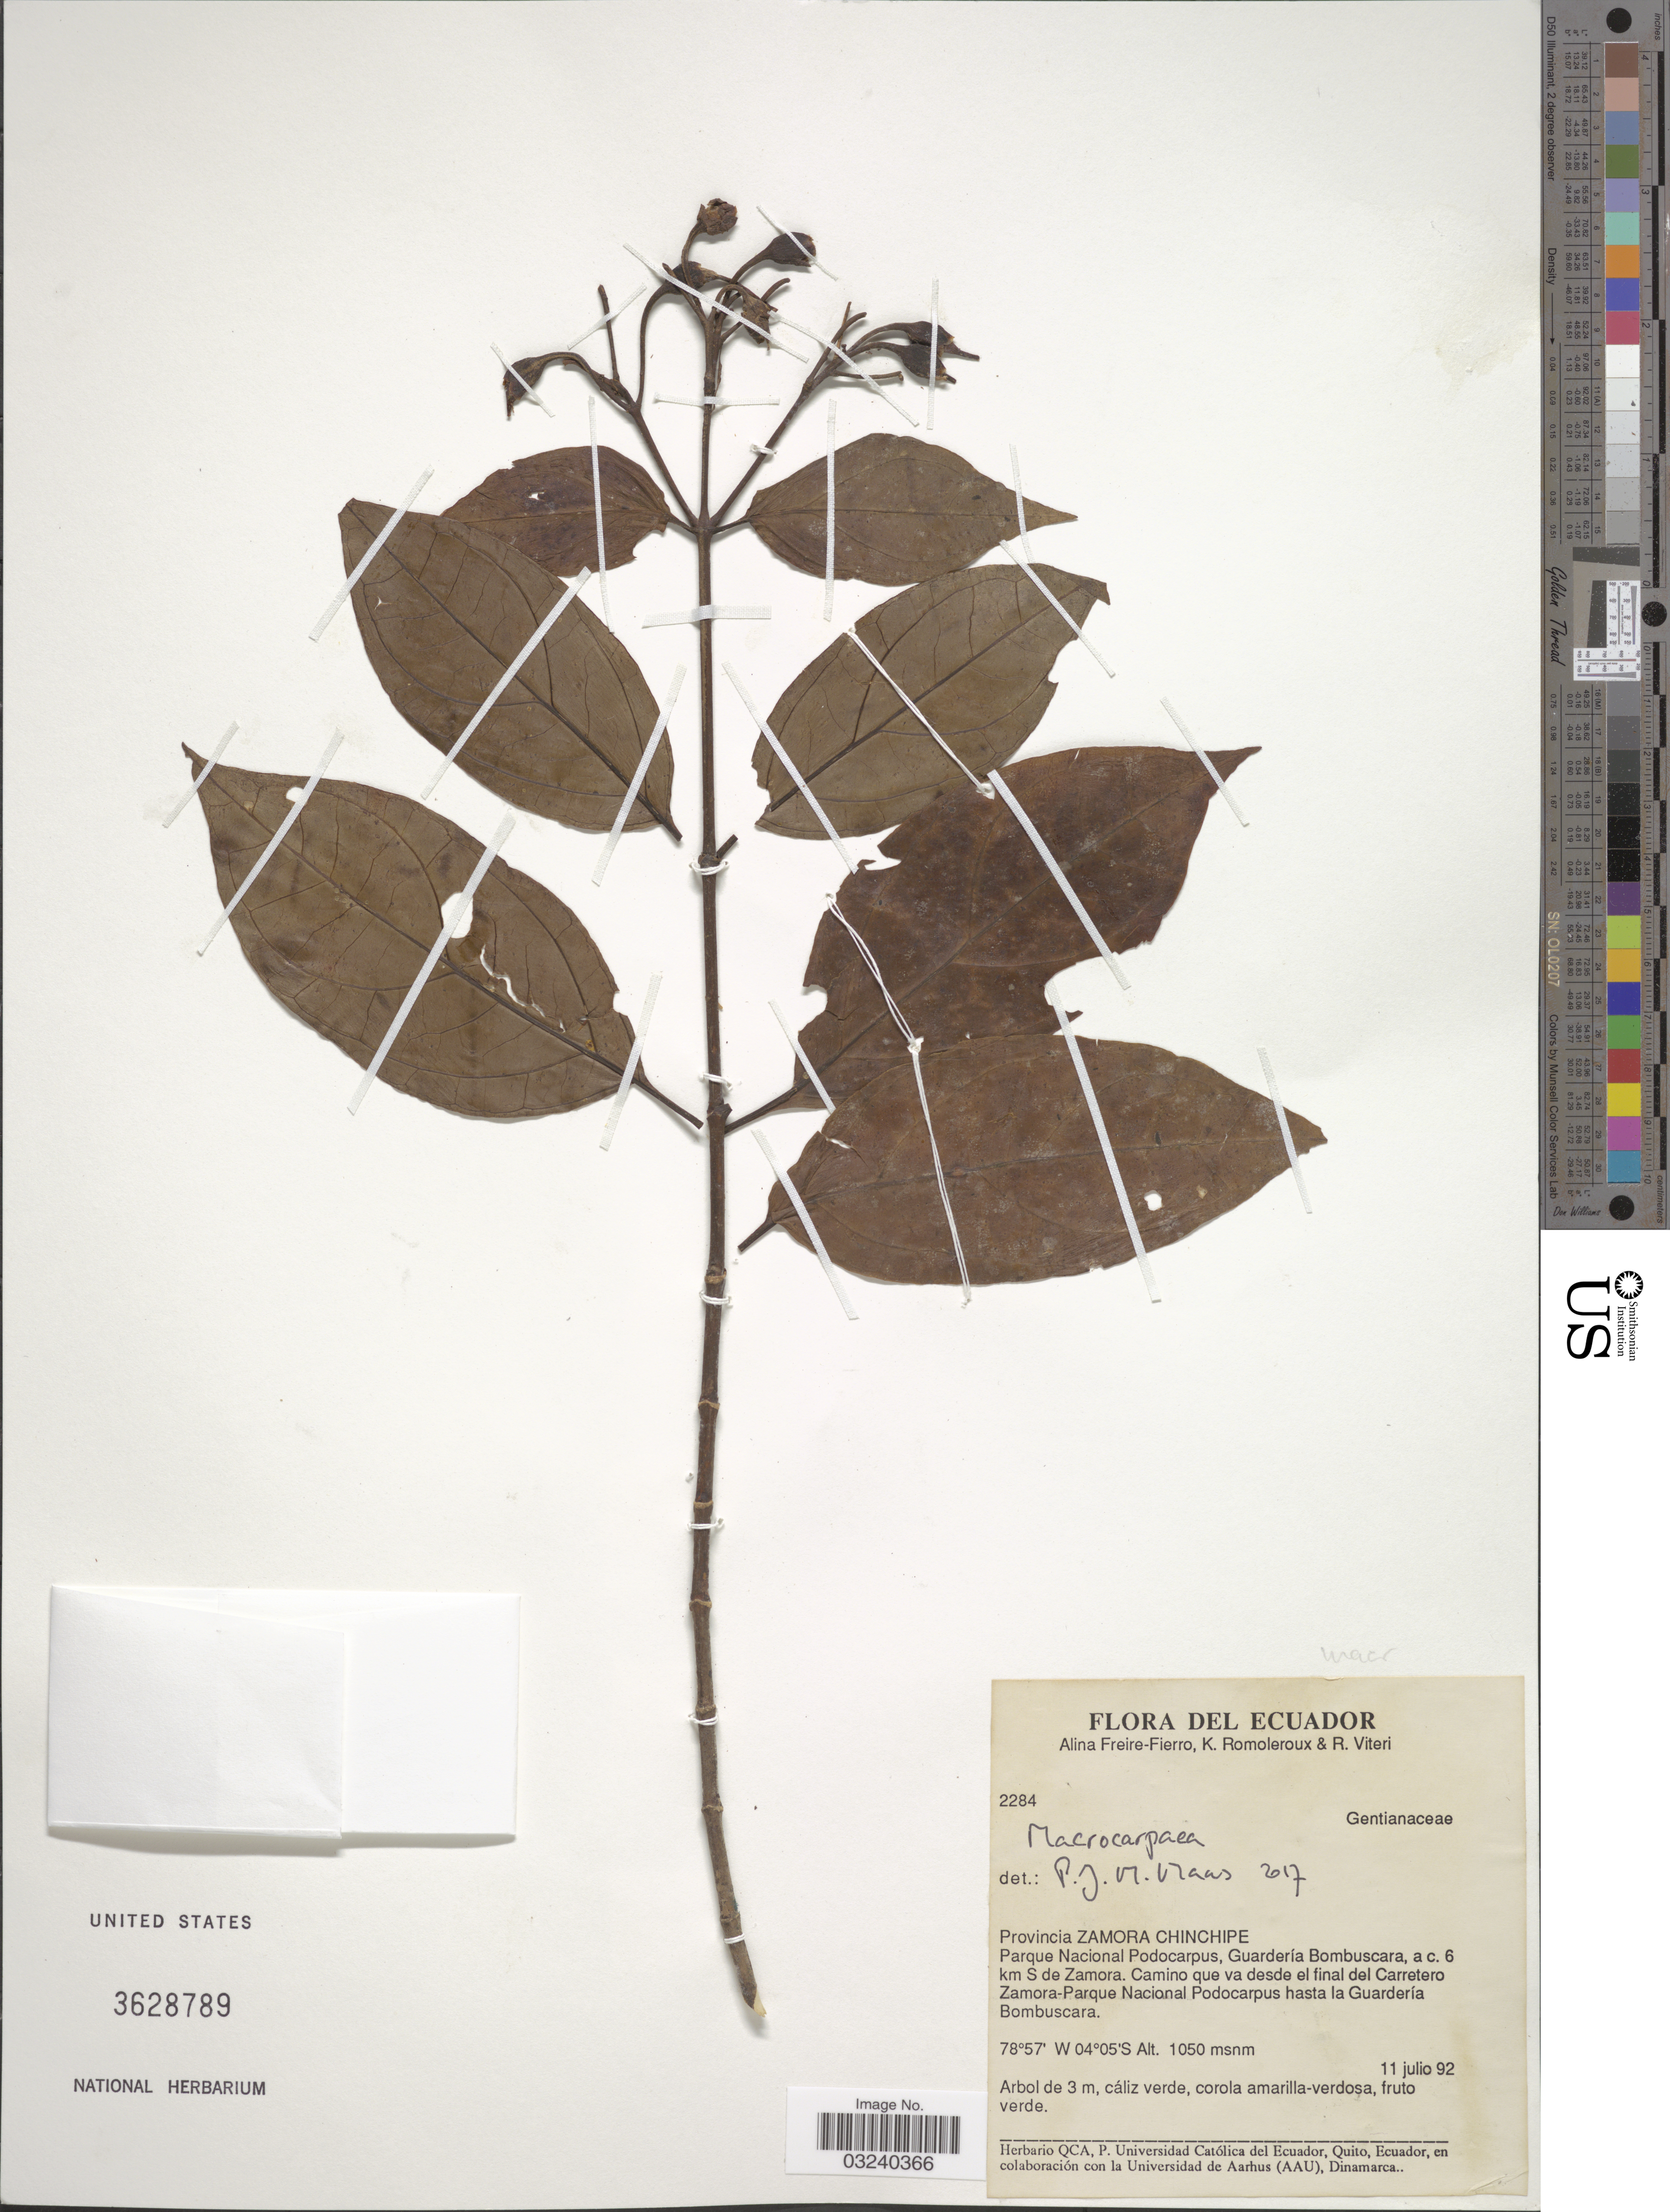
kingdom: Plantae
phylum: Tracheophyta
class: Magnoliopsida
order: Gentianales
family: Gentianaceae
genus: Macrocarpaea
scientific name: Macrocarpaea sp.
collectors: A. Freire-Fierro, K. Romoleraux & R. Viteri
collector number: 2284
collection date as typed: Transcribed d/m/y: 11/7/92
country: Ecuador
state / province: Zamora-Chinchipe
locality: Parque Nacional Podocarpus, Guardería Bombuscara, a c. 6 km S de Zamora. Camino que va desde el final del Carretero Zamora - Parque Nacional Podocarpus hasta la Guardería Bombuscara.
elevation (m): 1050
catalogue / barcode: US 3628789